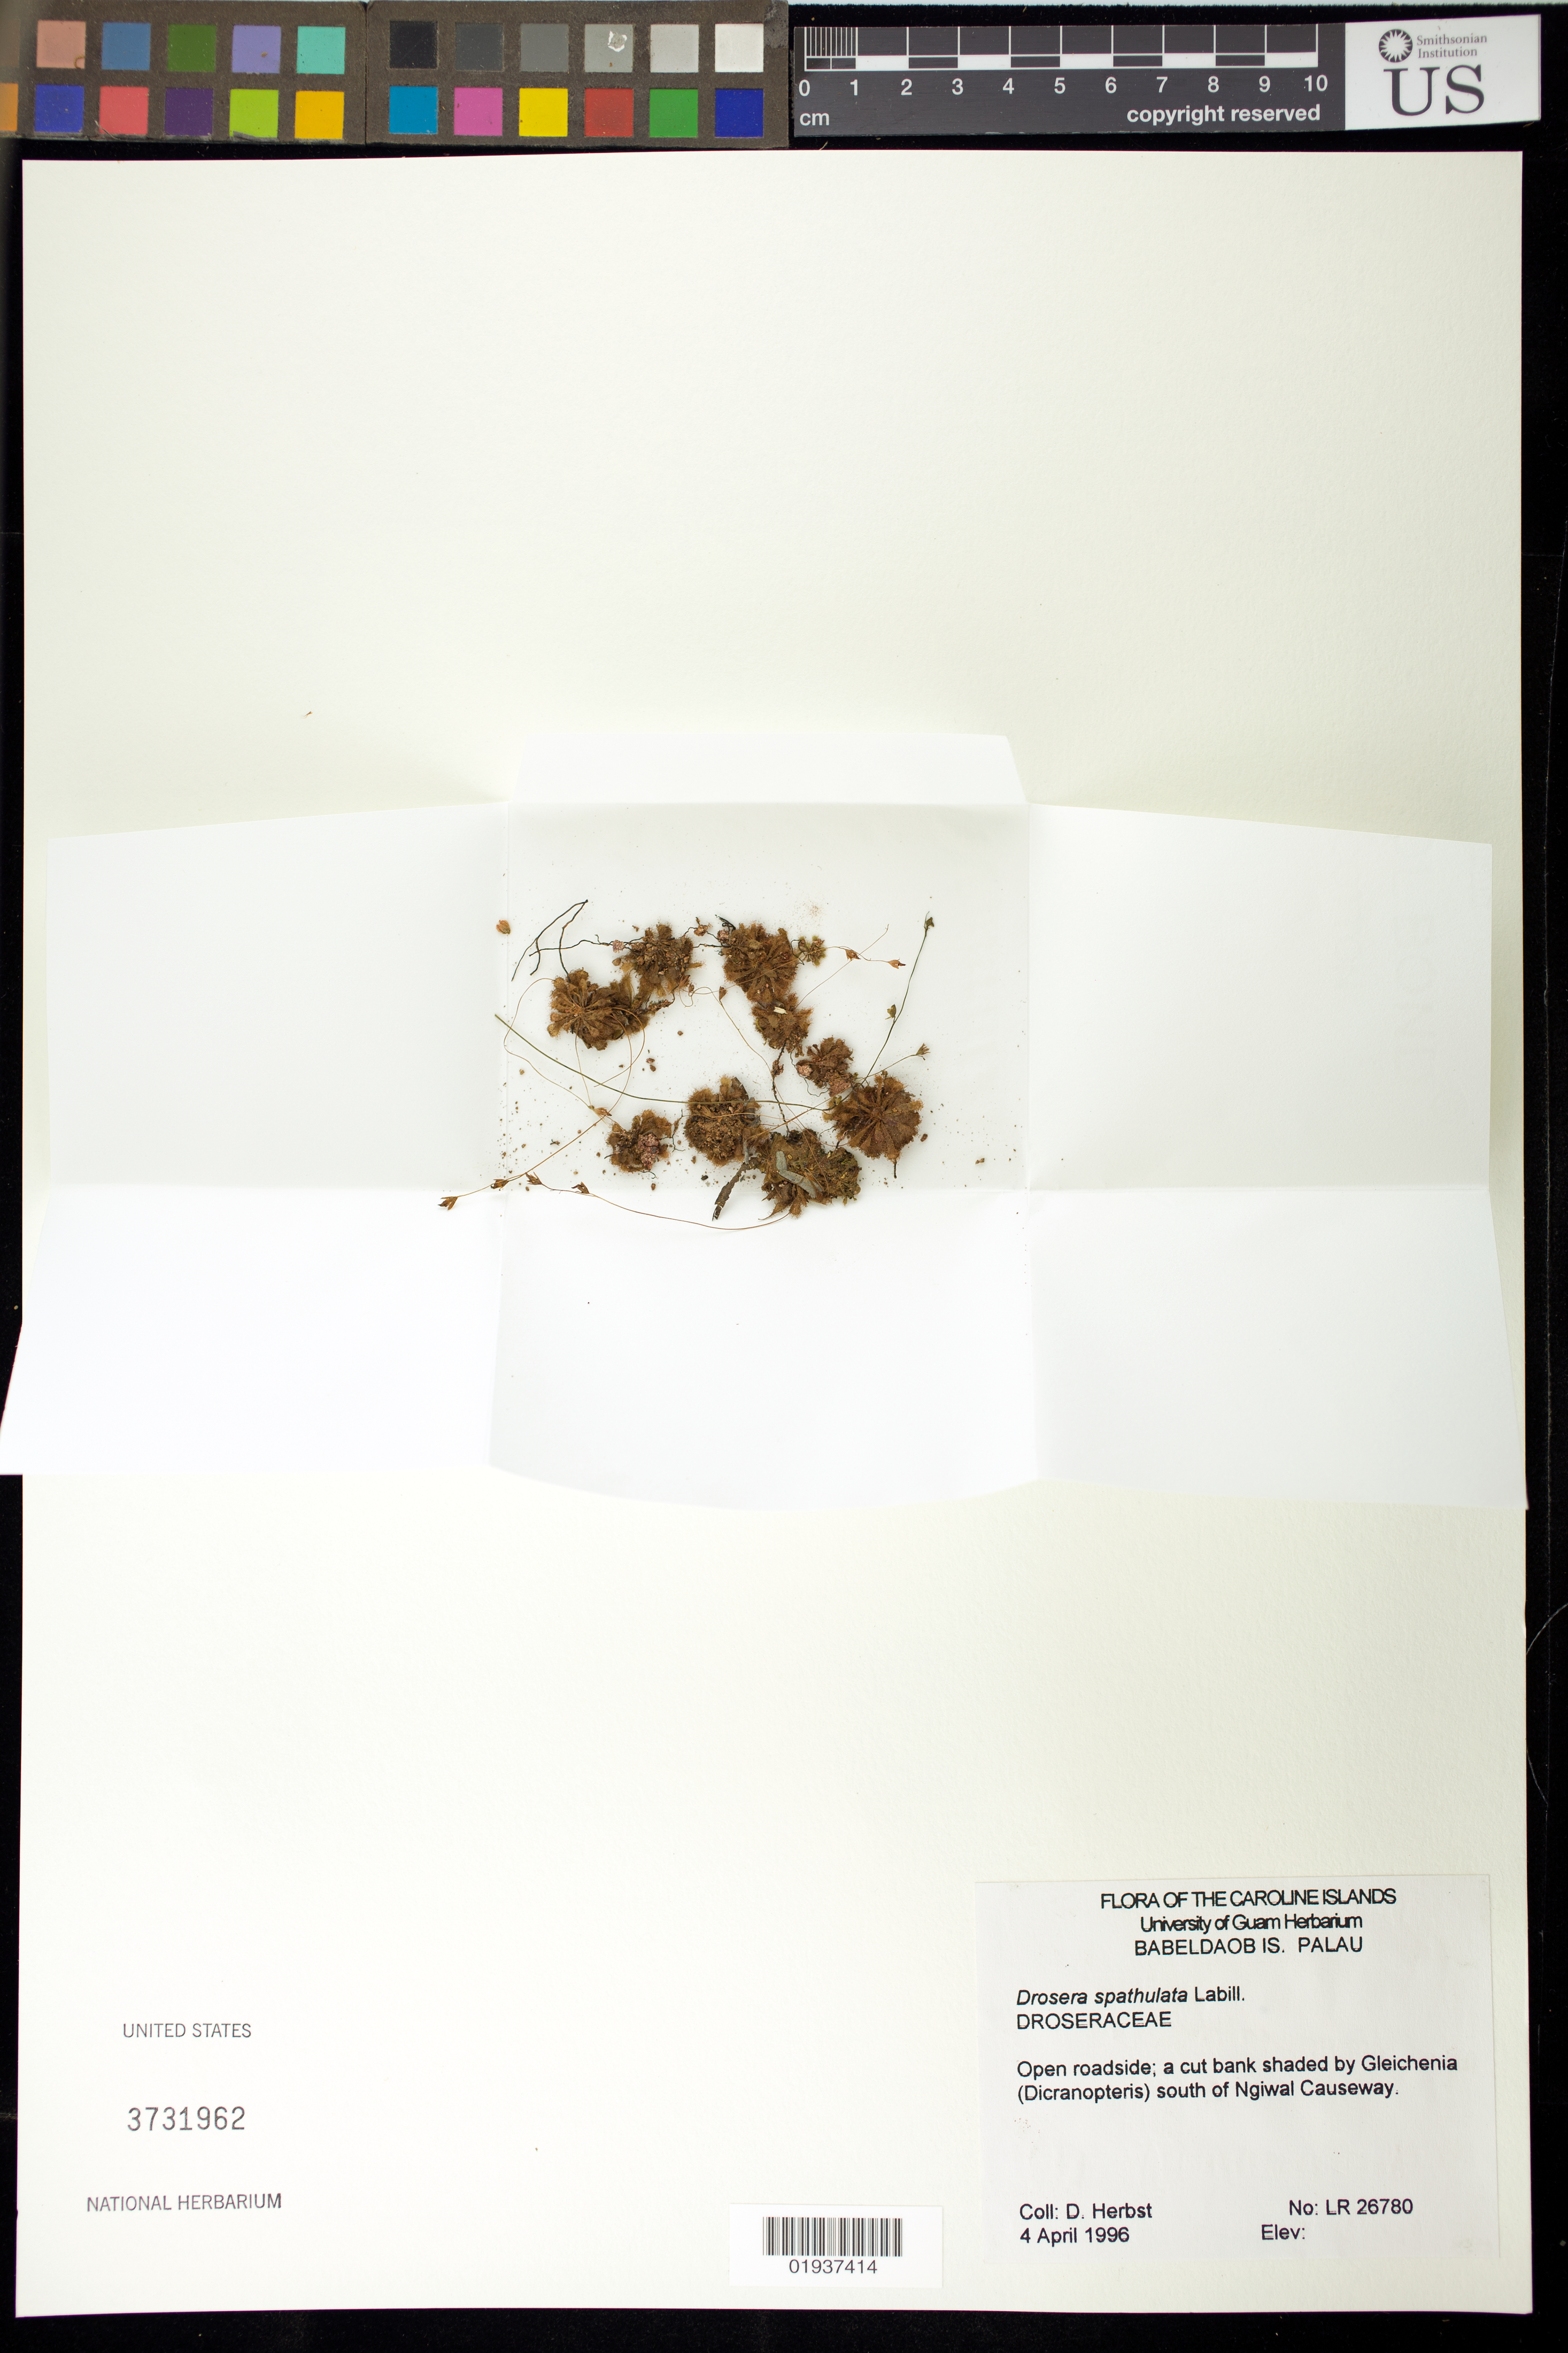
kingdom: Plantae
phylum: Tracheophyta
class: Magnoliopsida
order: Caryophyllales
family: Droseraceae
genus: Drosera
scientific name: Drosera spathulata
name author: Labill.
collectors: D. R. Herbst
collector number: LR26780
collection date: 1996-04-04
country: Palau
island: Babeldaob [Babelthuap]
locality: Babeldaob Is. Open roadside south of Ngiwal Causeway.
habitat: Cut bank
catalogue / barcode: US 3731962